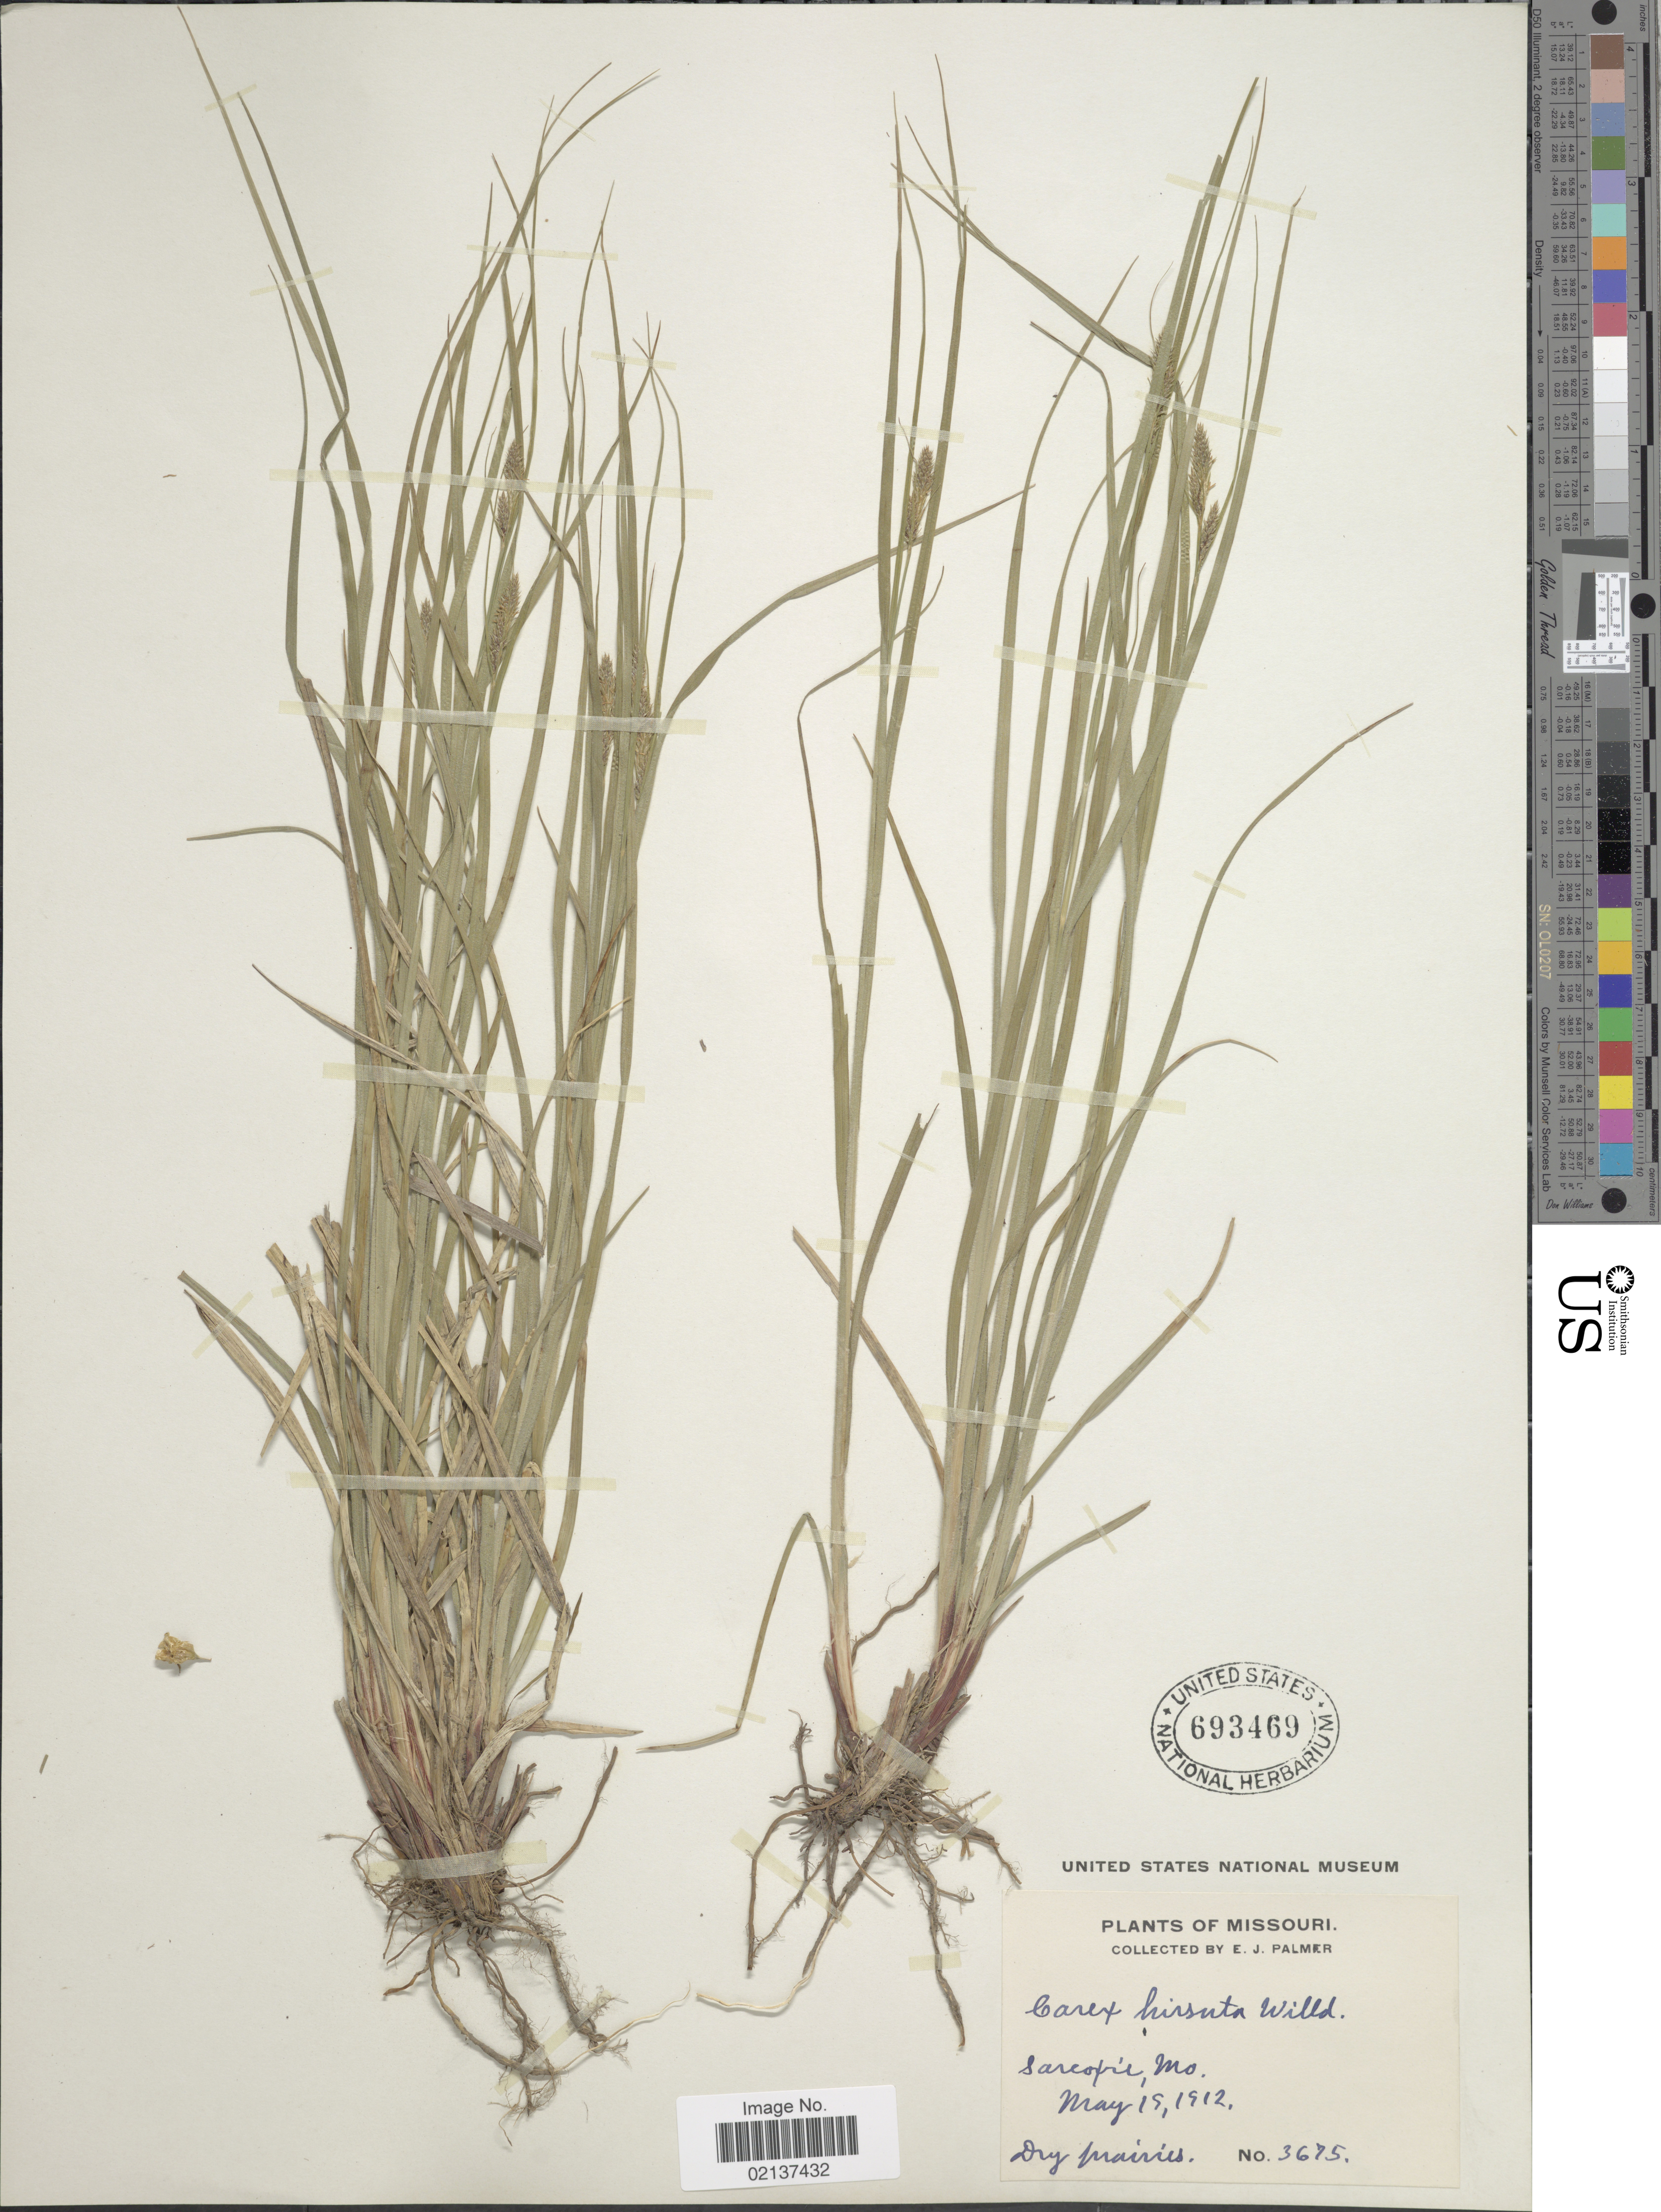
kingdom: Plantae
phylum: Tracheophyta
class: Liliopsida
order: Poales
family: Cyperaceae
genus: Carex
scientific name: Carex hirsutella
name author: Mack.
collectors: E. J. Palmer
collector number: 3675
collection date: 1912-05-19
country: United States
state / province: Missouri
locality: Sarcoxie, Mo.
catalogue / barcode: US 693469